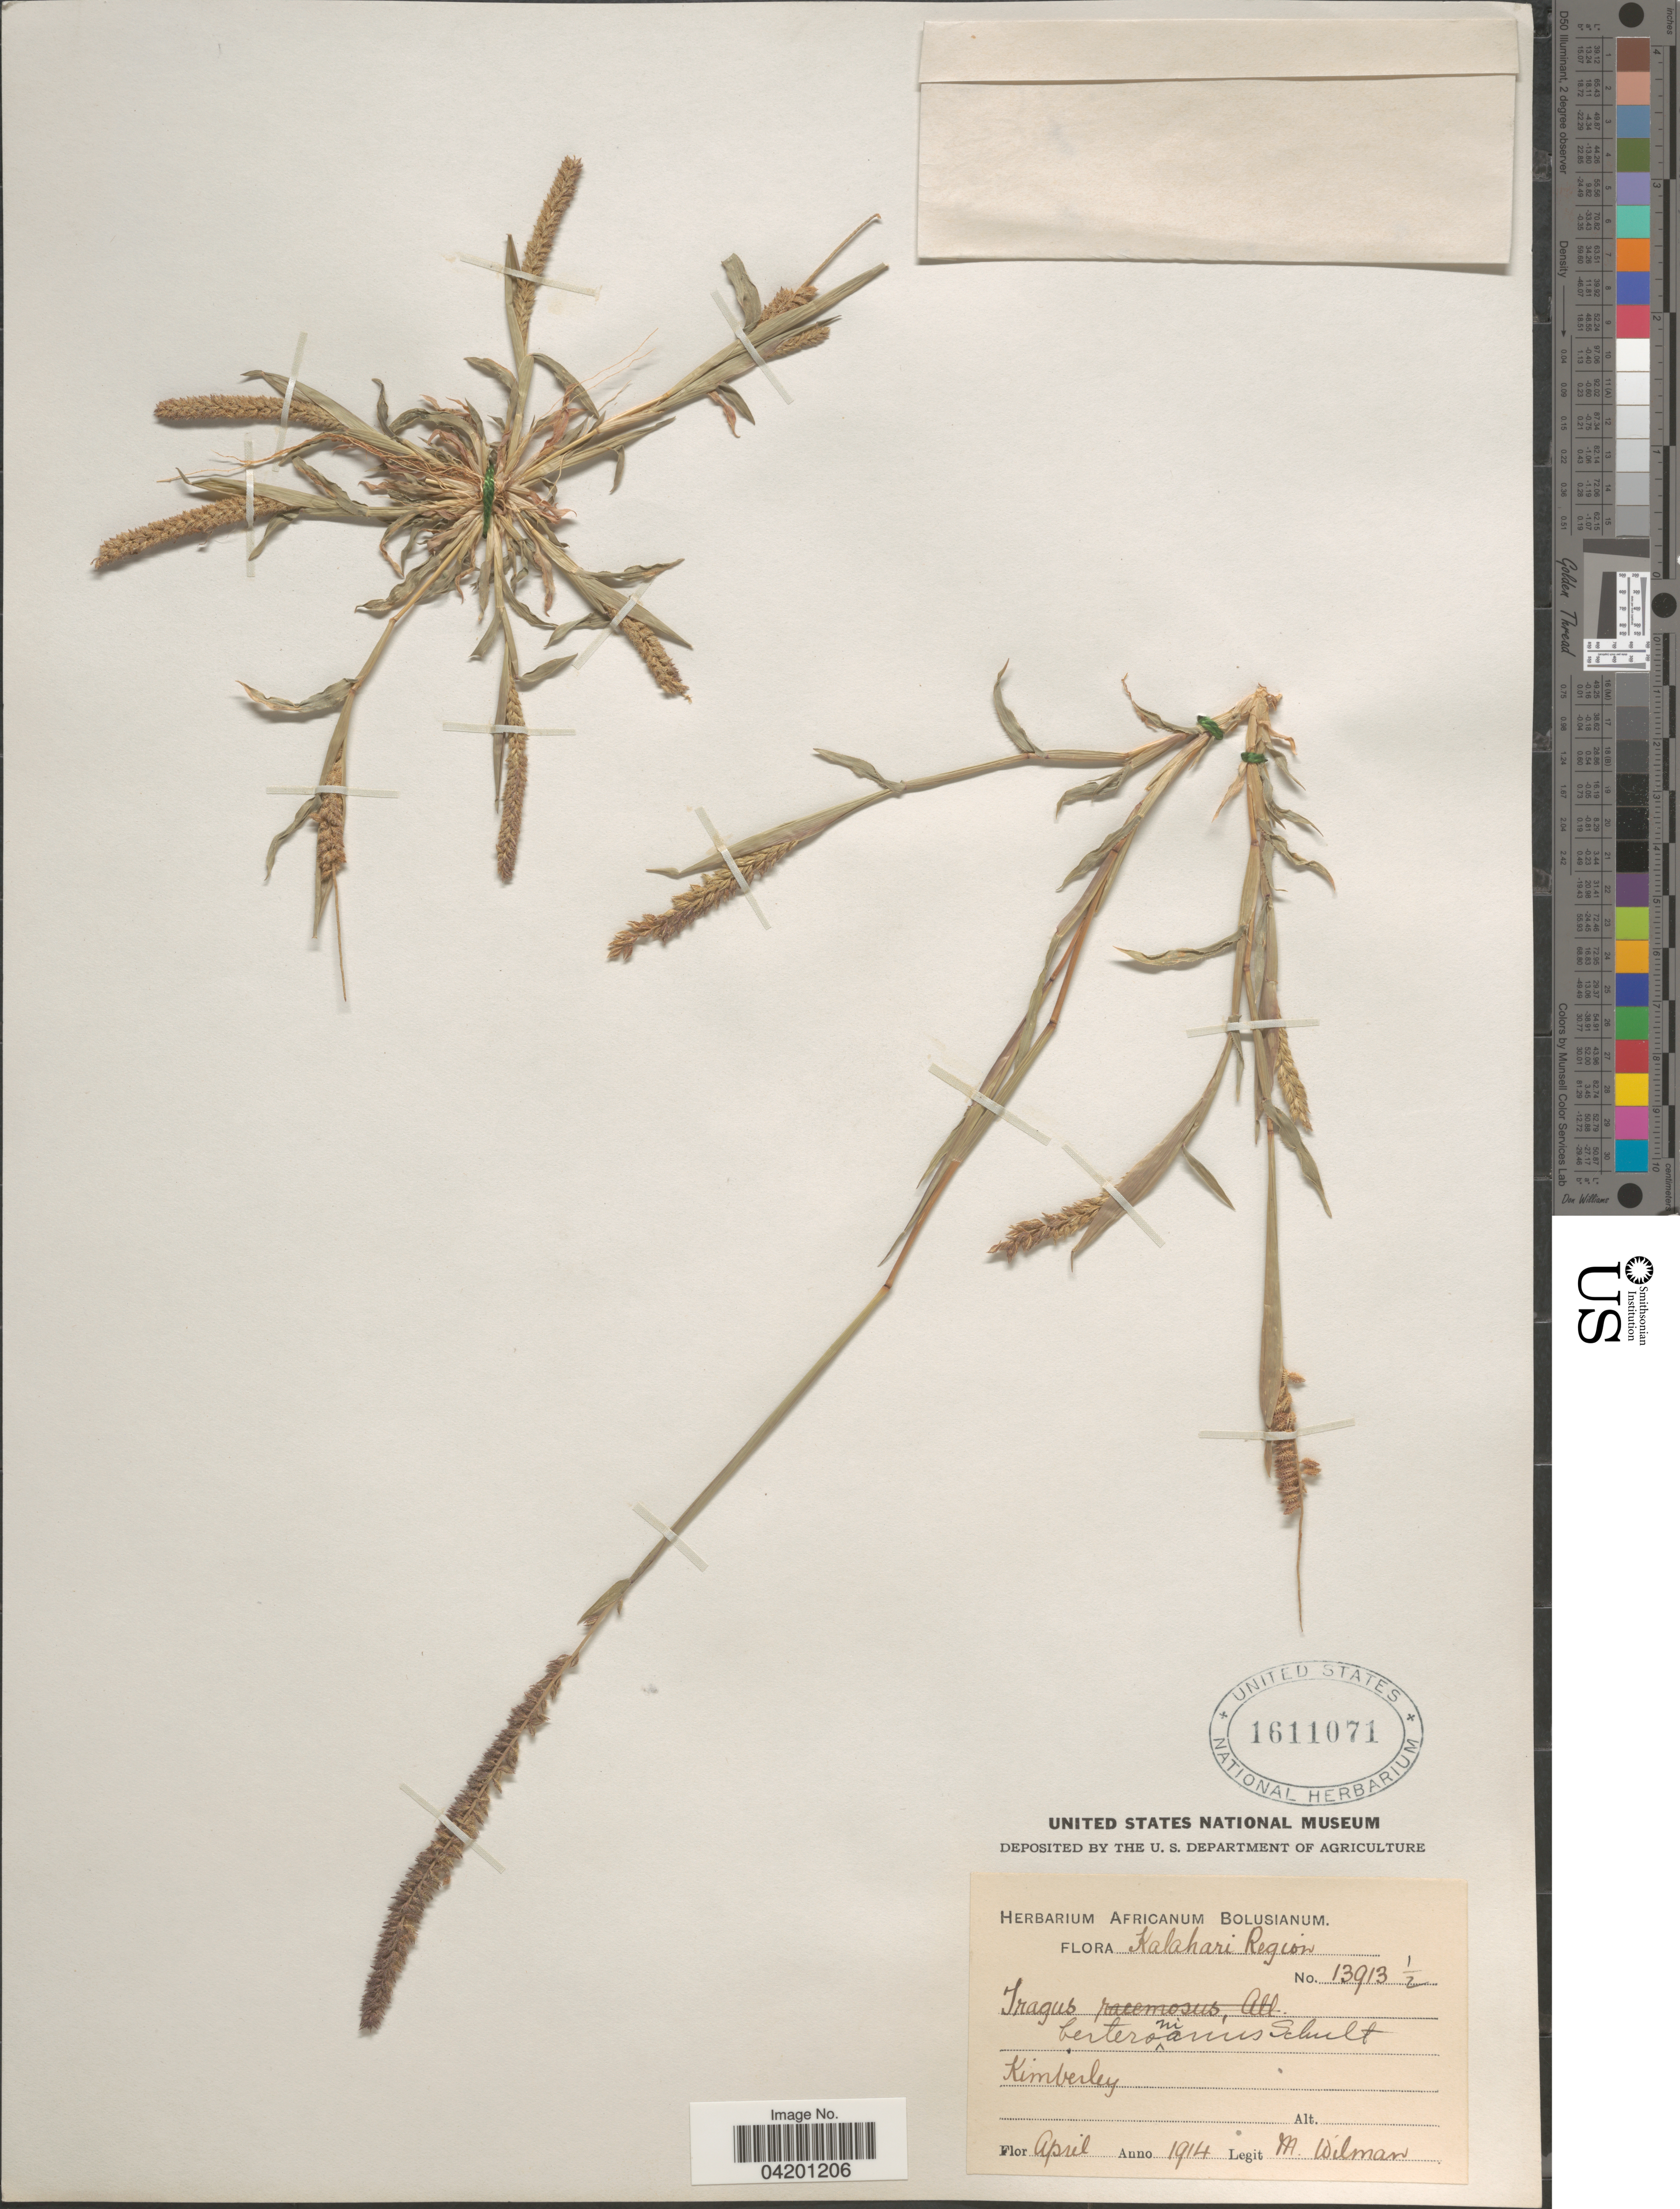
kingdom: Plantae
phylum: Tracheophyta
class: Liliopsida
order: Poales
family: Poaceae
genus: Tragus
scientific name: Tragus berteronianus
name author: Schult.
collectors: M. Wilman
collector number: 13913½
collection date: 1914-04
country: South Africa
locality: Kalahari Region. Kimberley.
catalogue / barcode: US 1611071